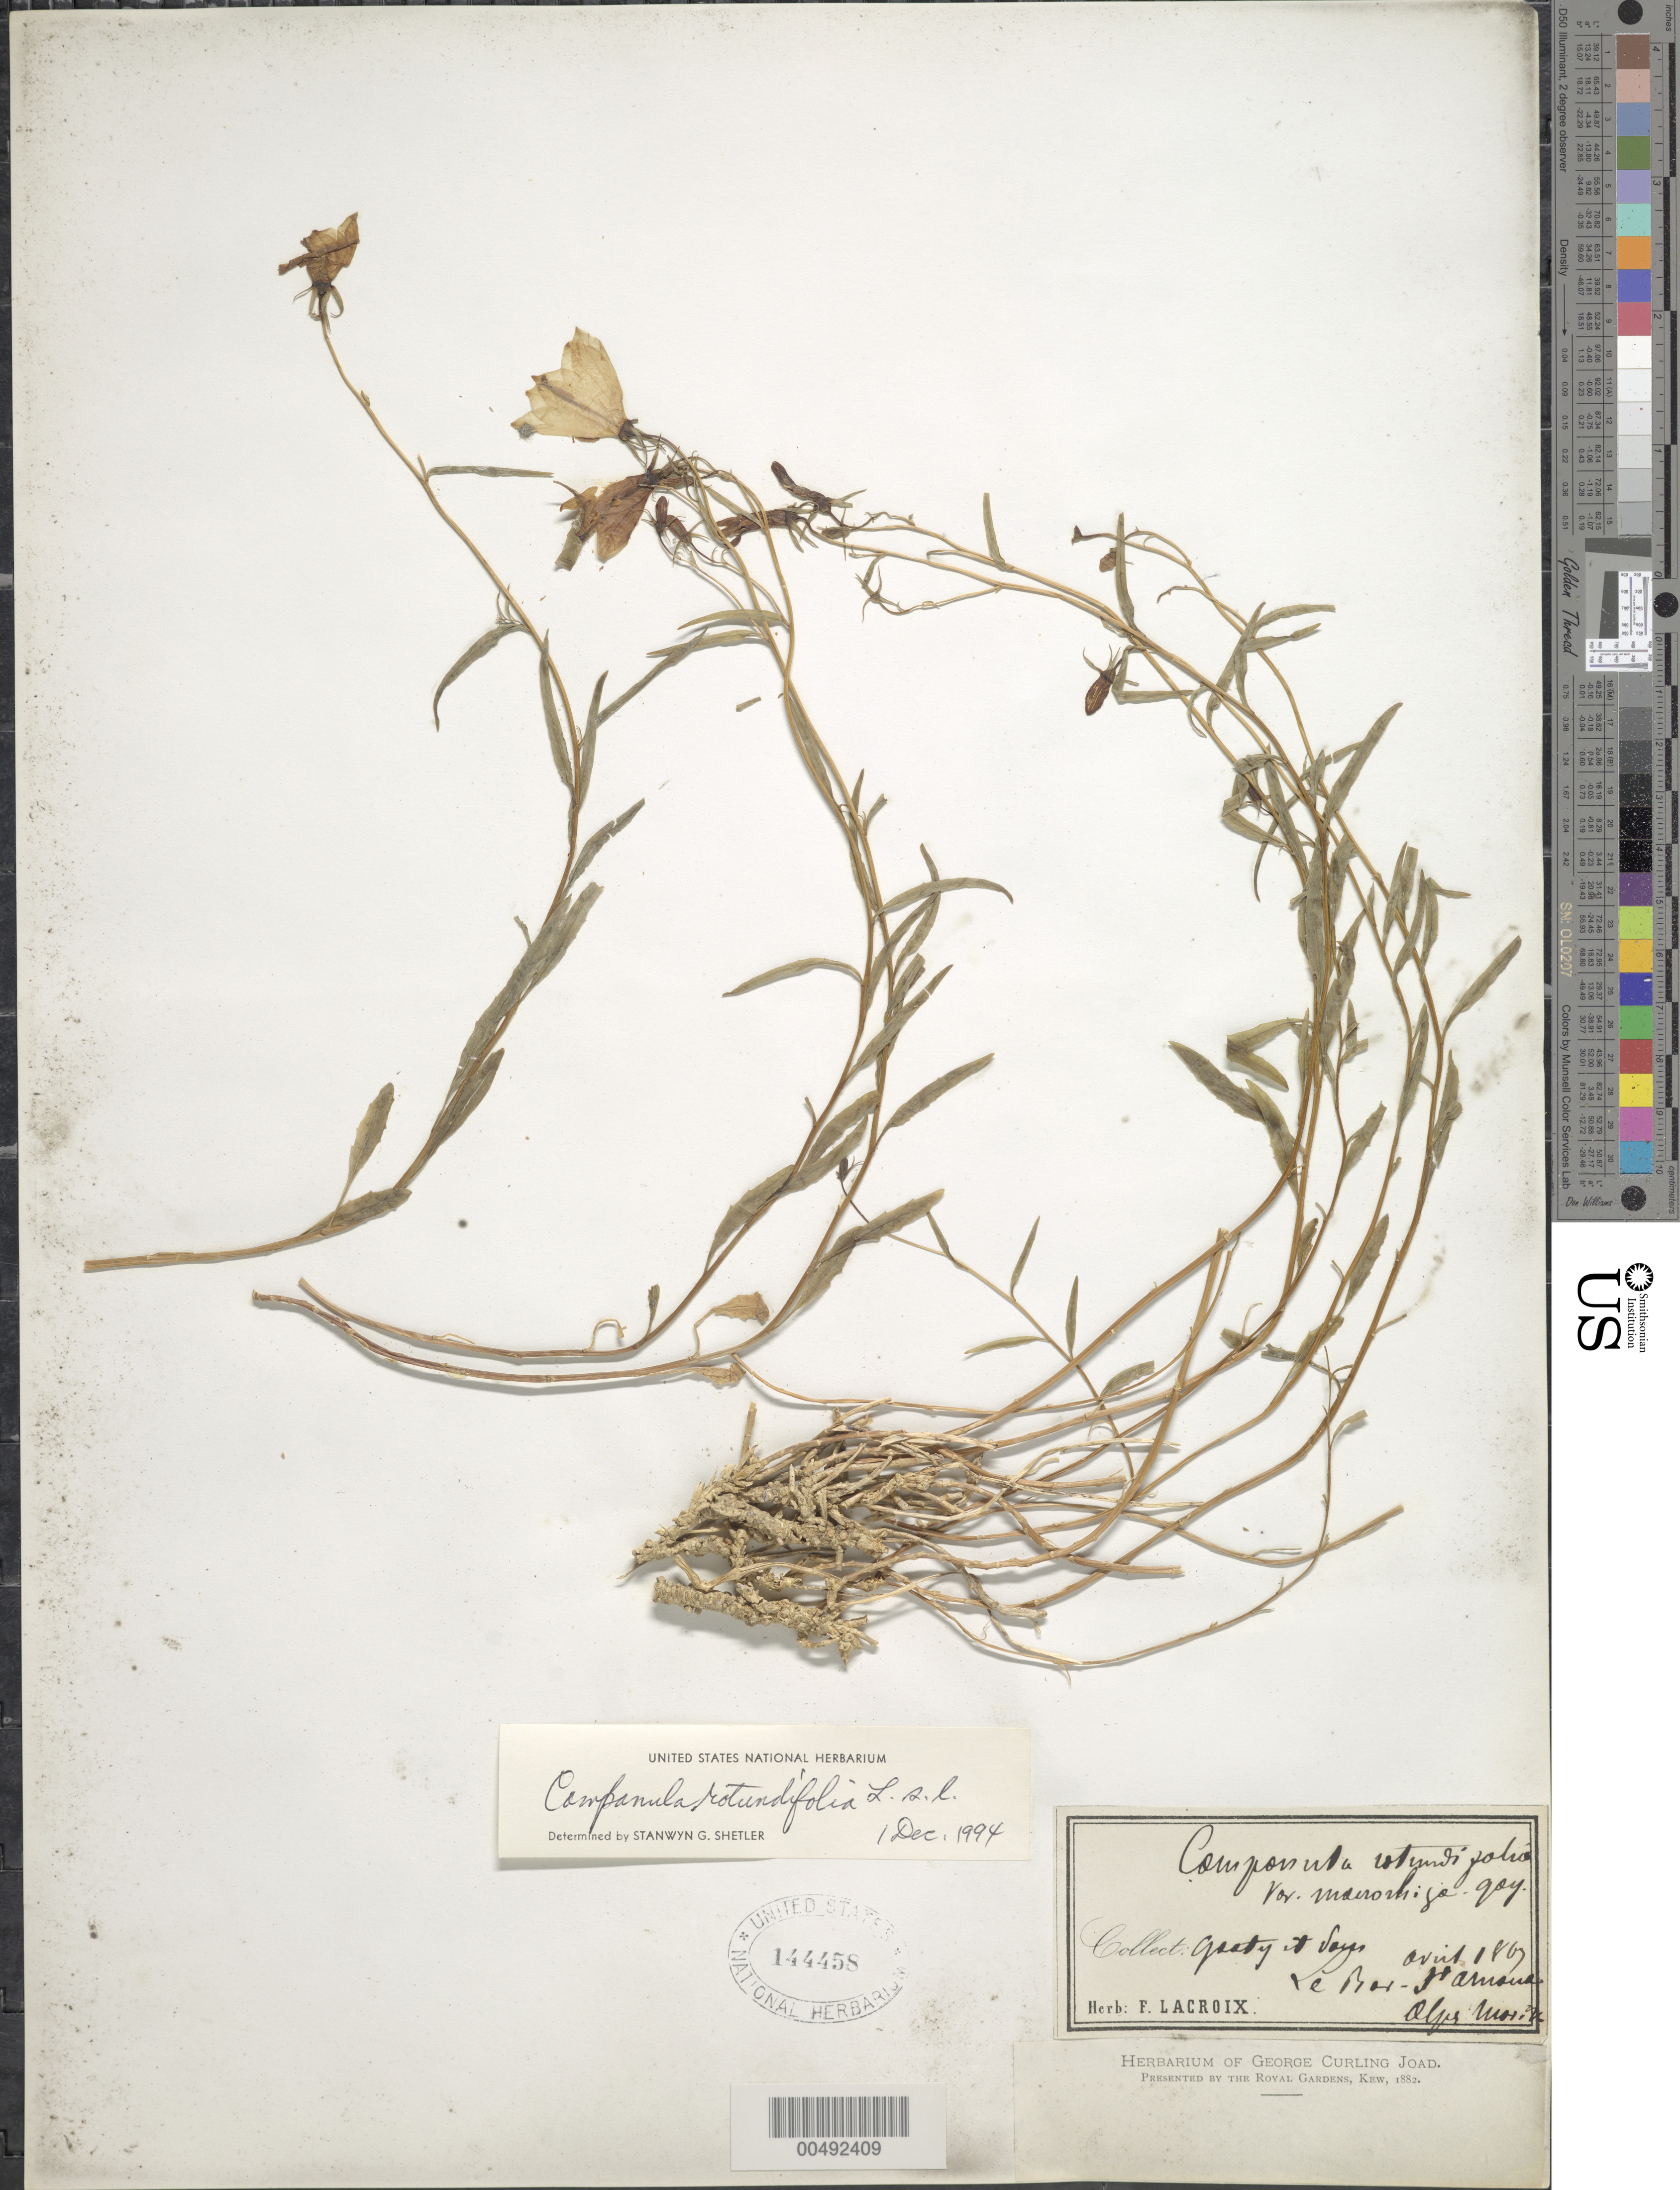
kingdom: Plantae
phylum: Tracheophyta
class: Magnoliopsida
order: Asterales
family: Campanulaceae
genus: Campanula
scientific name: Campanula rotundifolia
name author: L.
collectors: -. Gasty & V [?S]ous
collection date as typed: Apr 1867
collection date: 1867-04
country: France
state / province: Provence-Alpes-Côte d'Azur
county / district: Alpes-Maritimes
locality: Le Bas-St. Arnaud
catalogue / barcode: US 144458